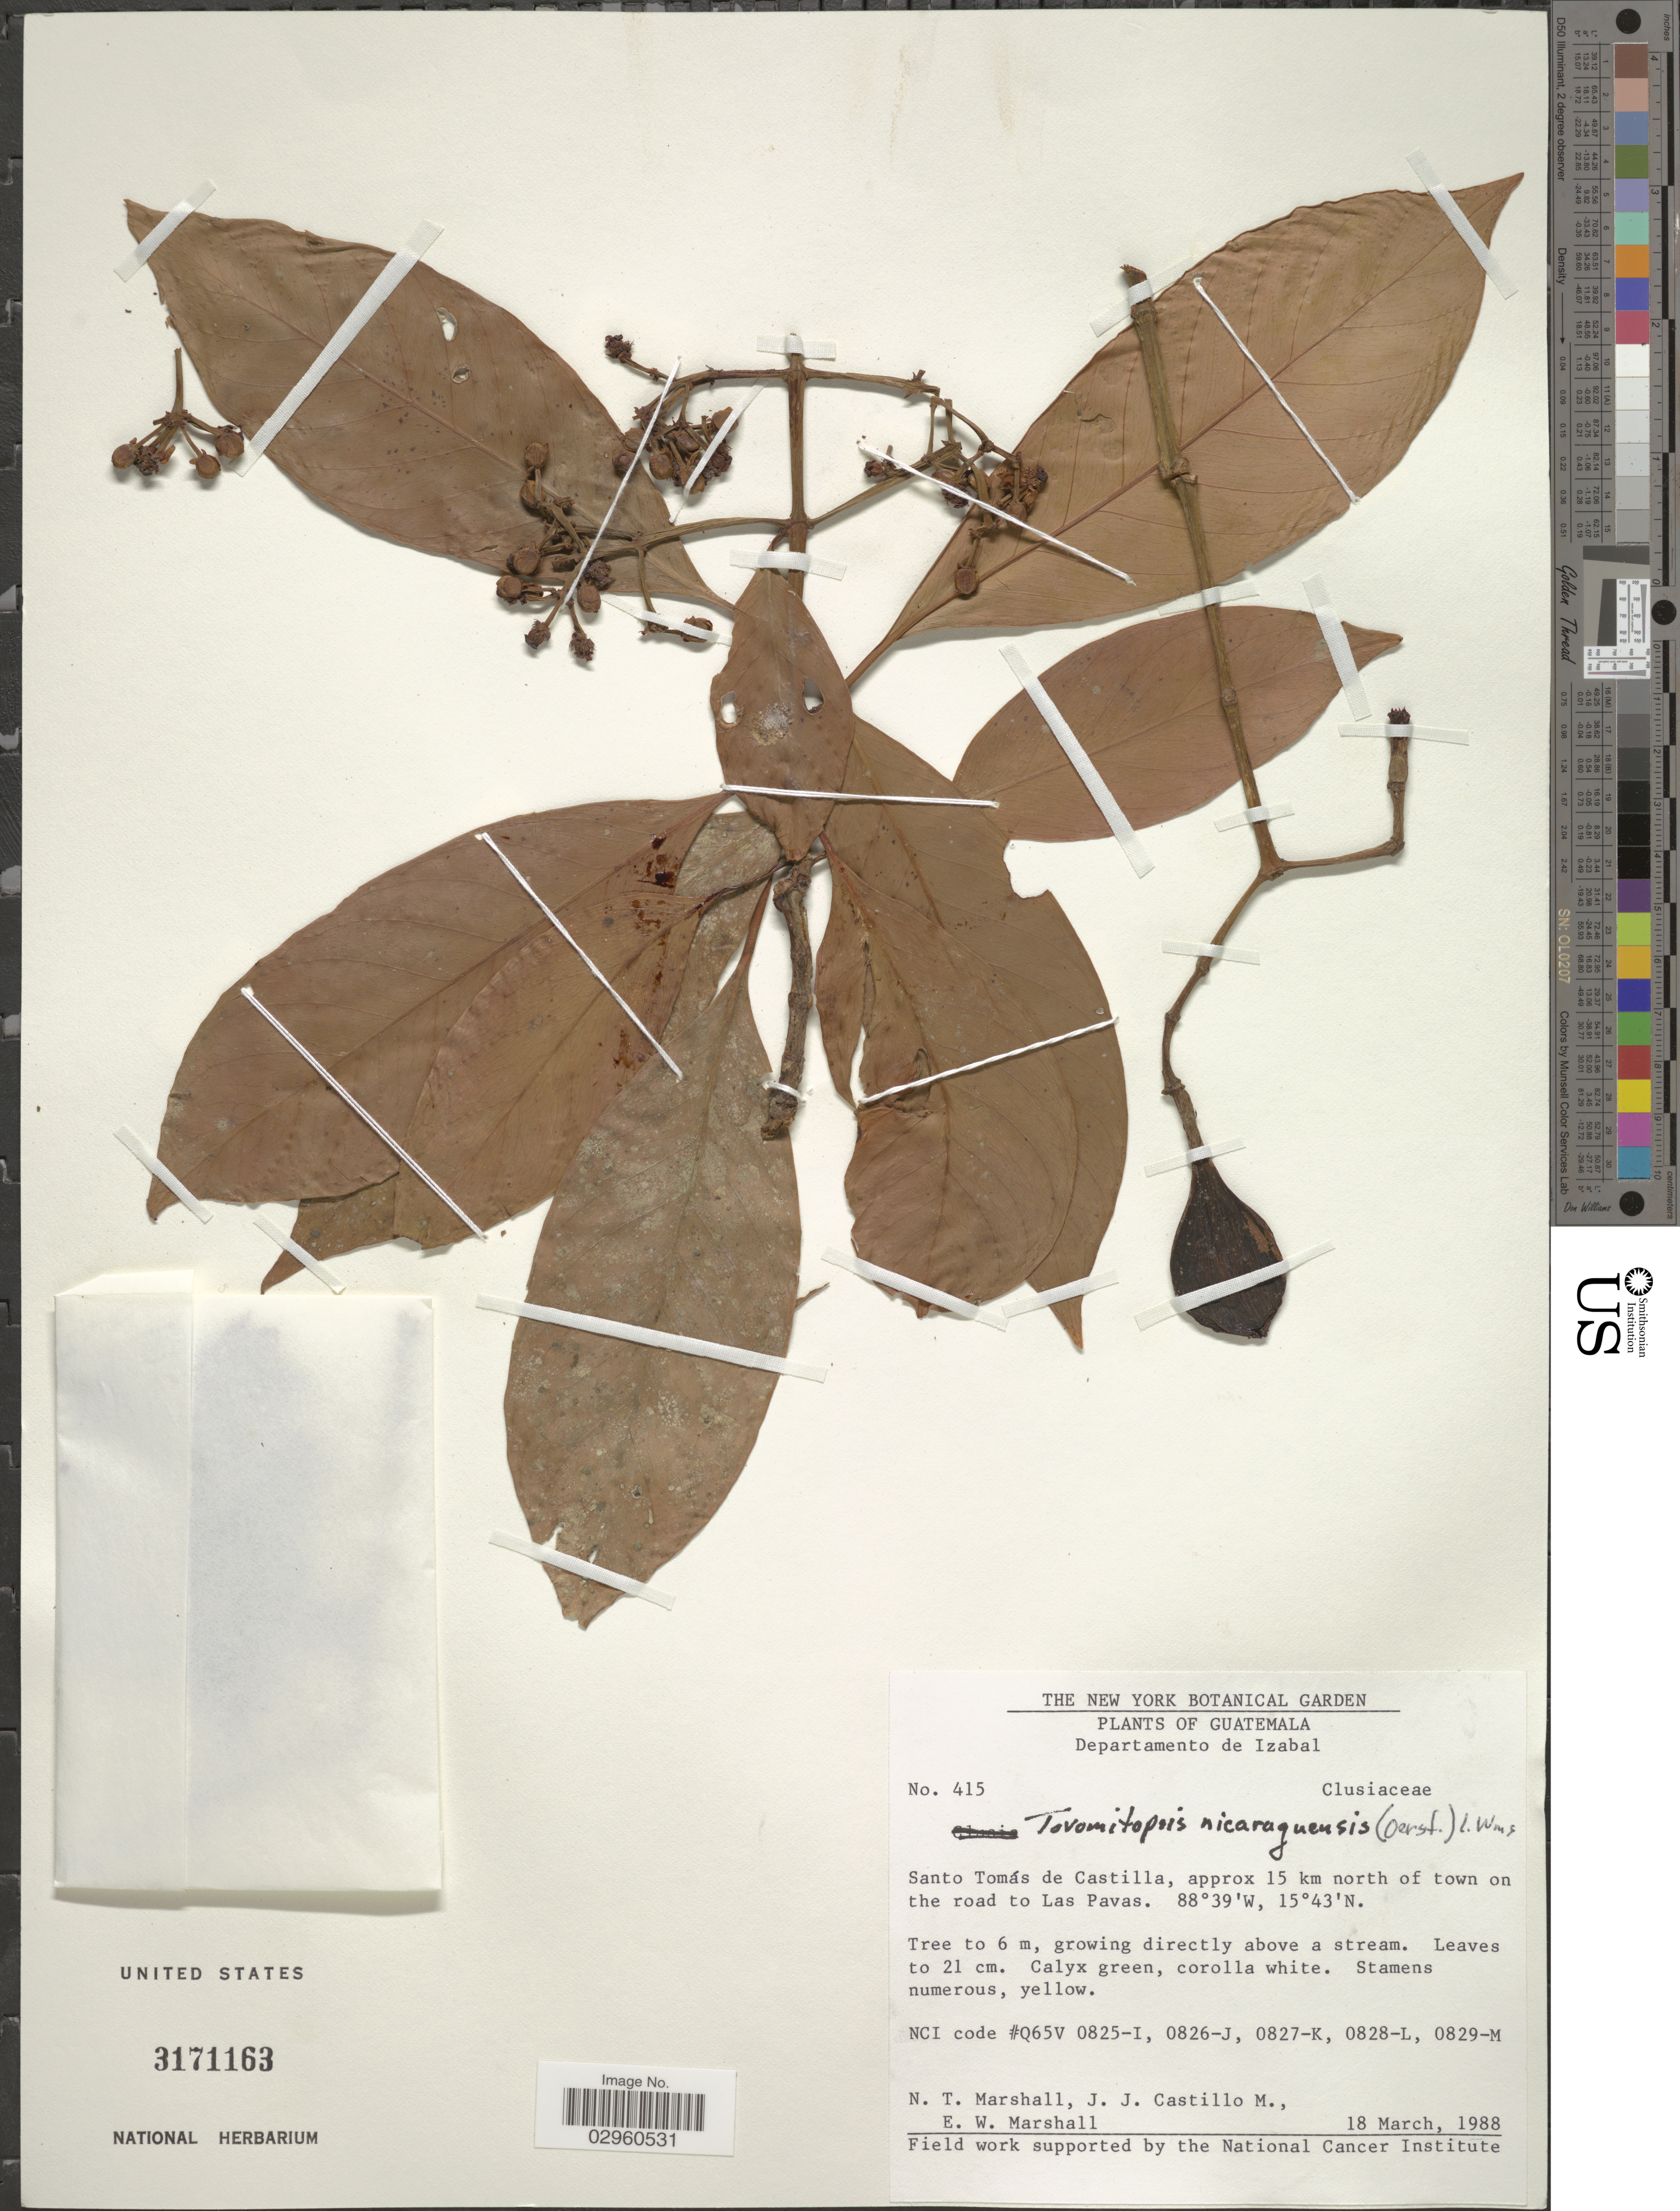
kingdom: Plantae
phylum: Tracheophyta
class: Magnoliopsida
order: Malpighiales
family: Clusiaceae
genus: Chrysochlamys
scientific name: Chrysochlamys nicaraguensis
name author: (Oerst. et al.) Hemsl.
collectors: N. T. Marshall, J. Castillo & E. W. Marshall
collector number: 415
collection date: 1988-03-18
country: Guatemala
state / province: Izabal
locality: Departamento de Izabal. Santo Tomás de Castilla, approx 15 km north of town on the road to Las Pavas.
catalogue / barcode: US 3171163